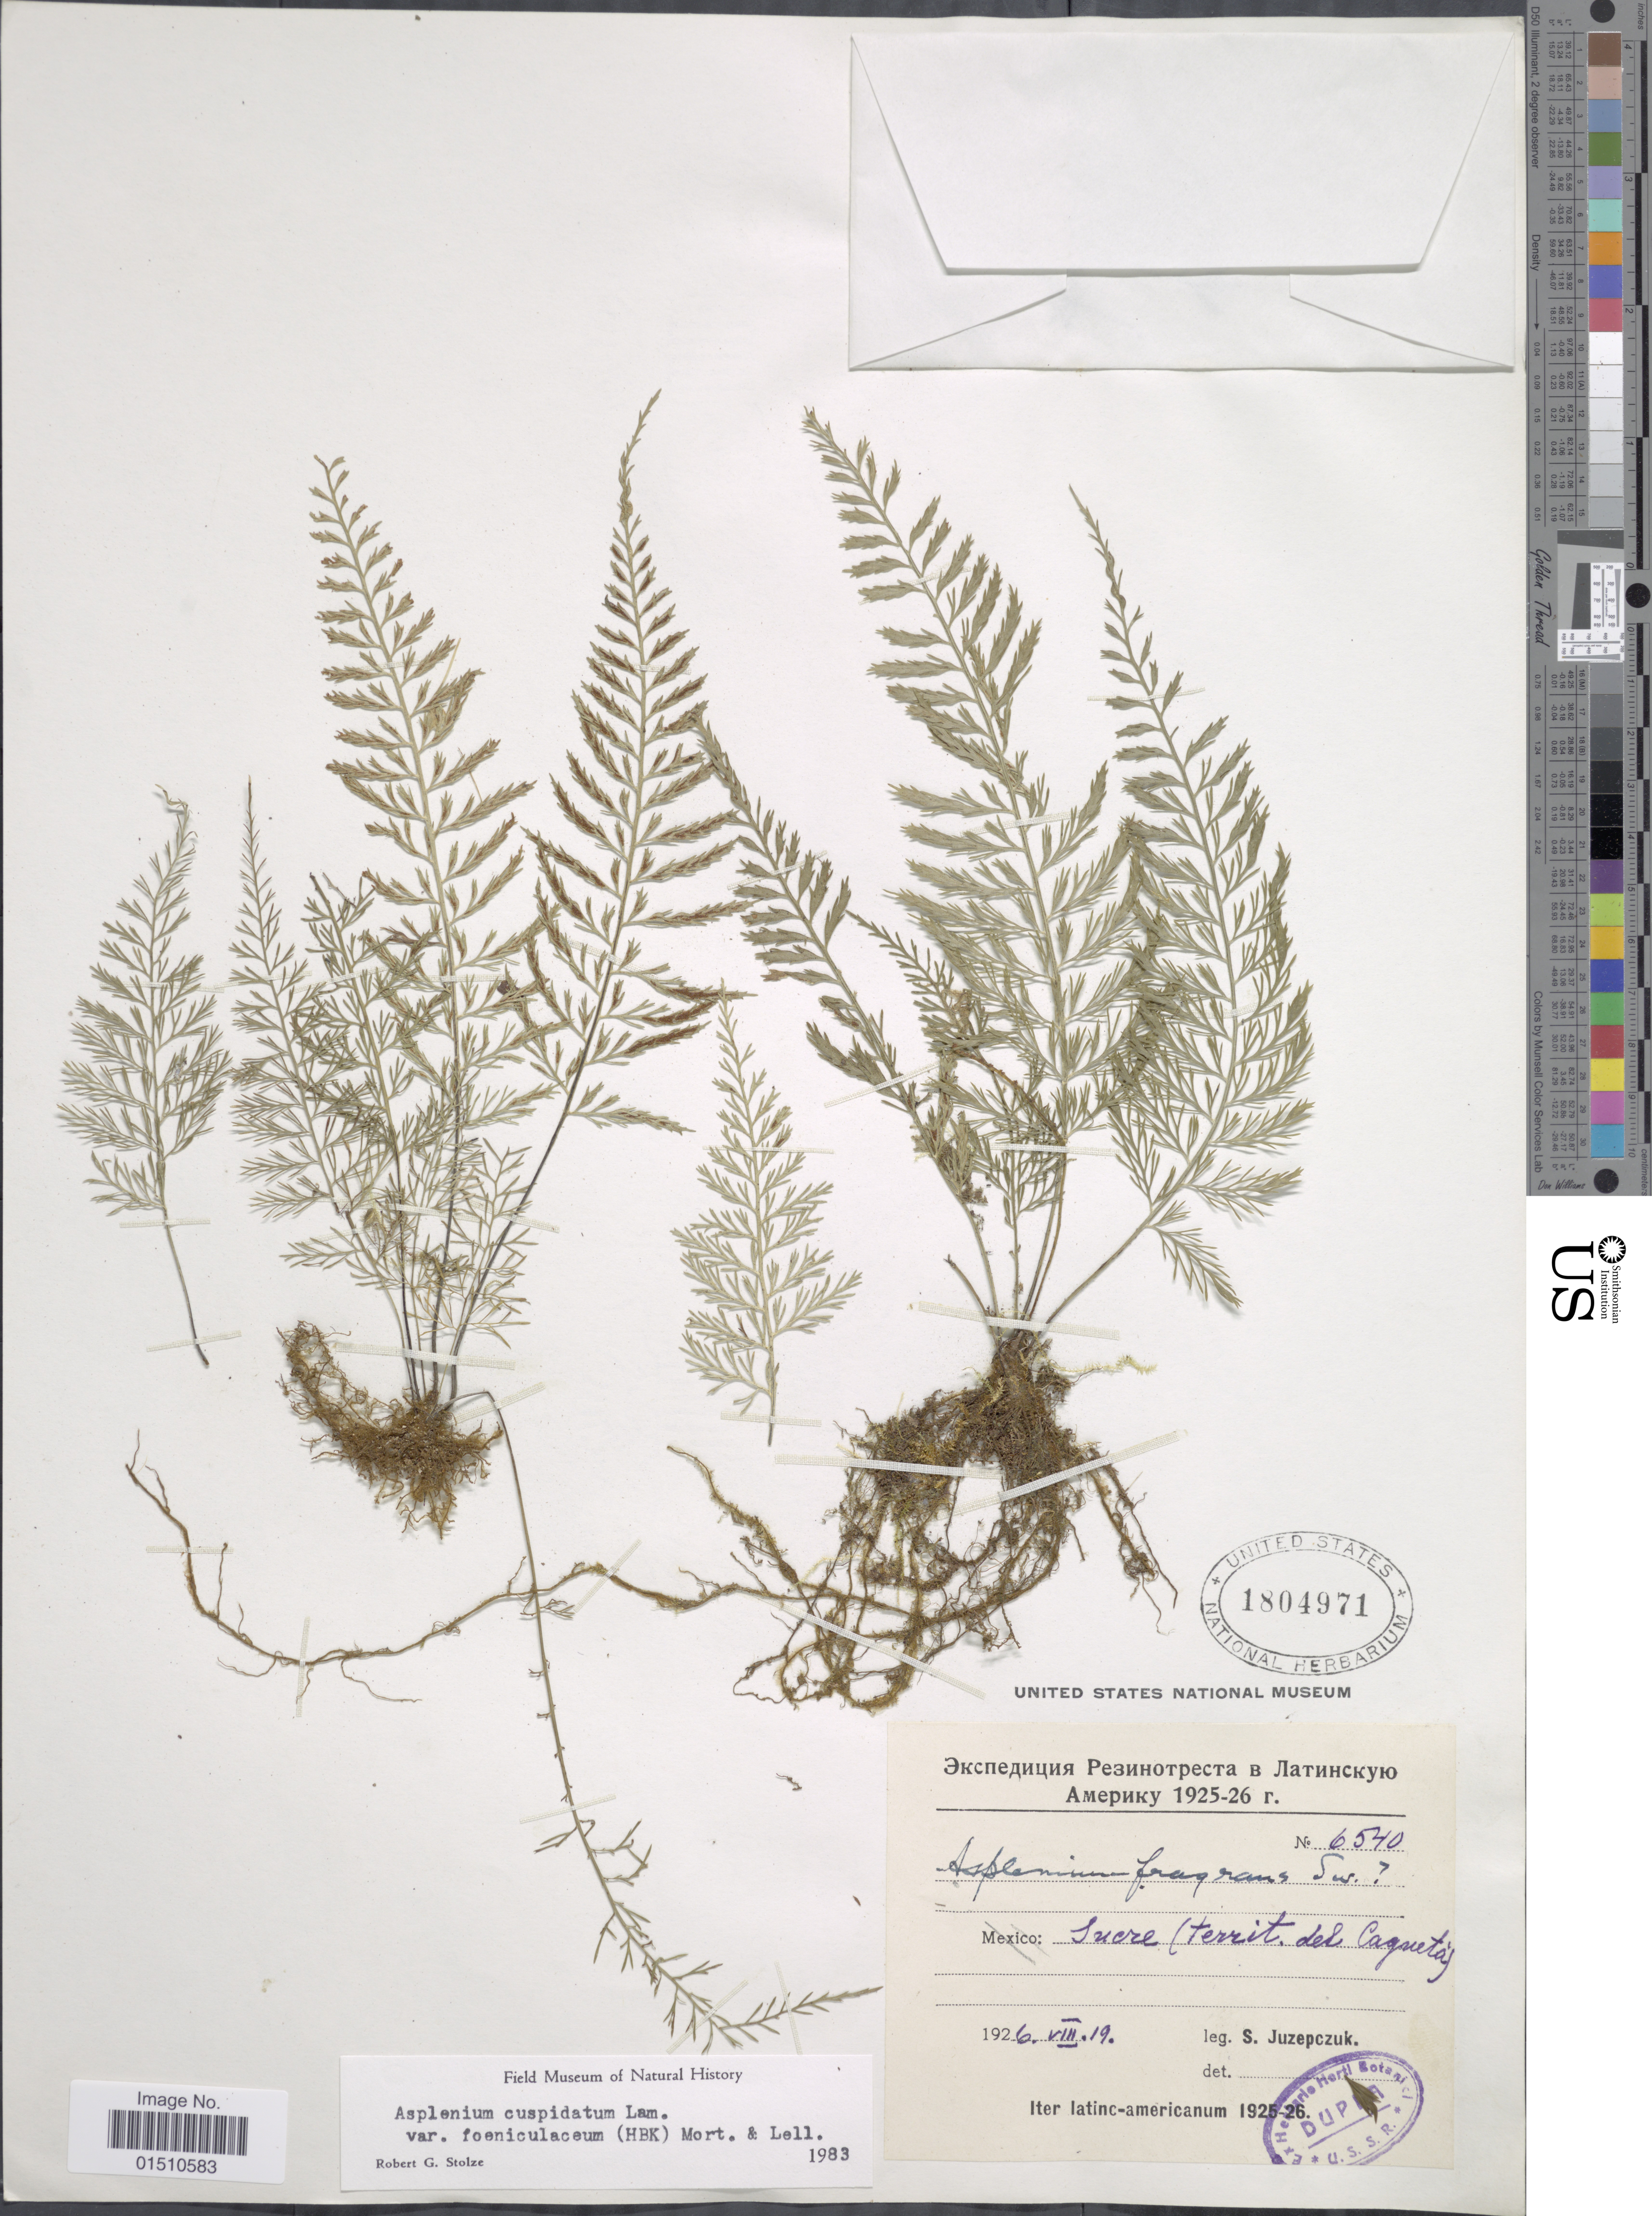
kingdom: Plantae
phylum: Tracheophyta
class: Polypodiopsida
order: Polypodiales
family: Aspleniaceae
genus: Asplenium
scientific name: Asplenium cuspidatum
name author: Lam.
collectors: S. V. Juzepczuk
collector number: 6540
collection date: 1926-08-19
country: Colombia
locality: Sucre (territ. del Caqueta).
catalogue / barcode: US 1804971